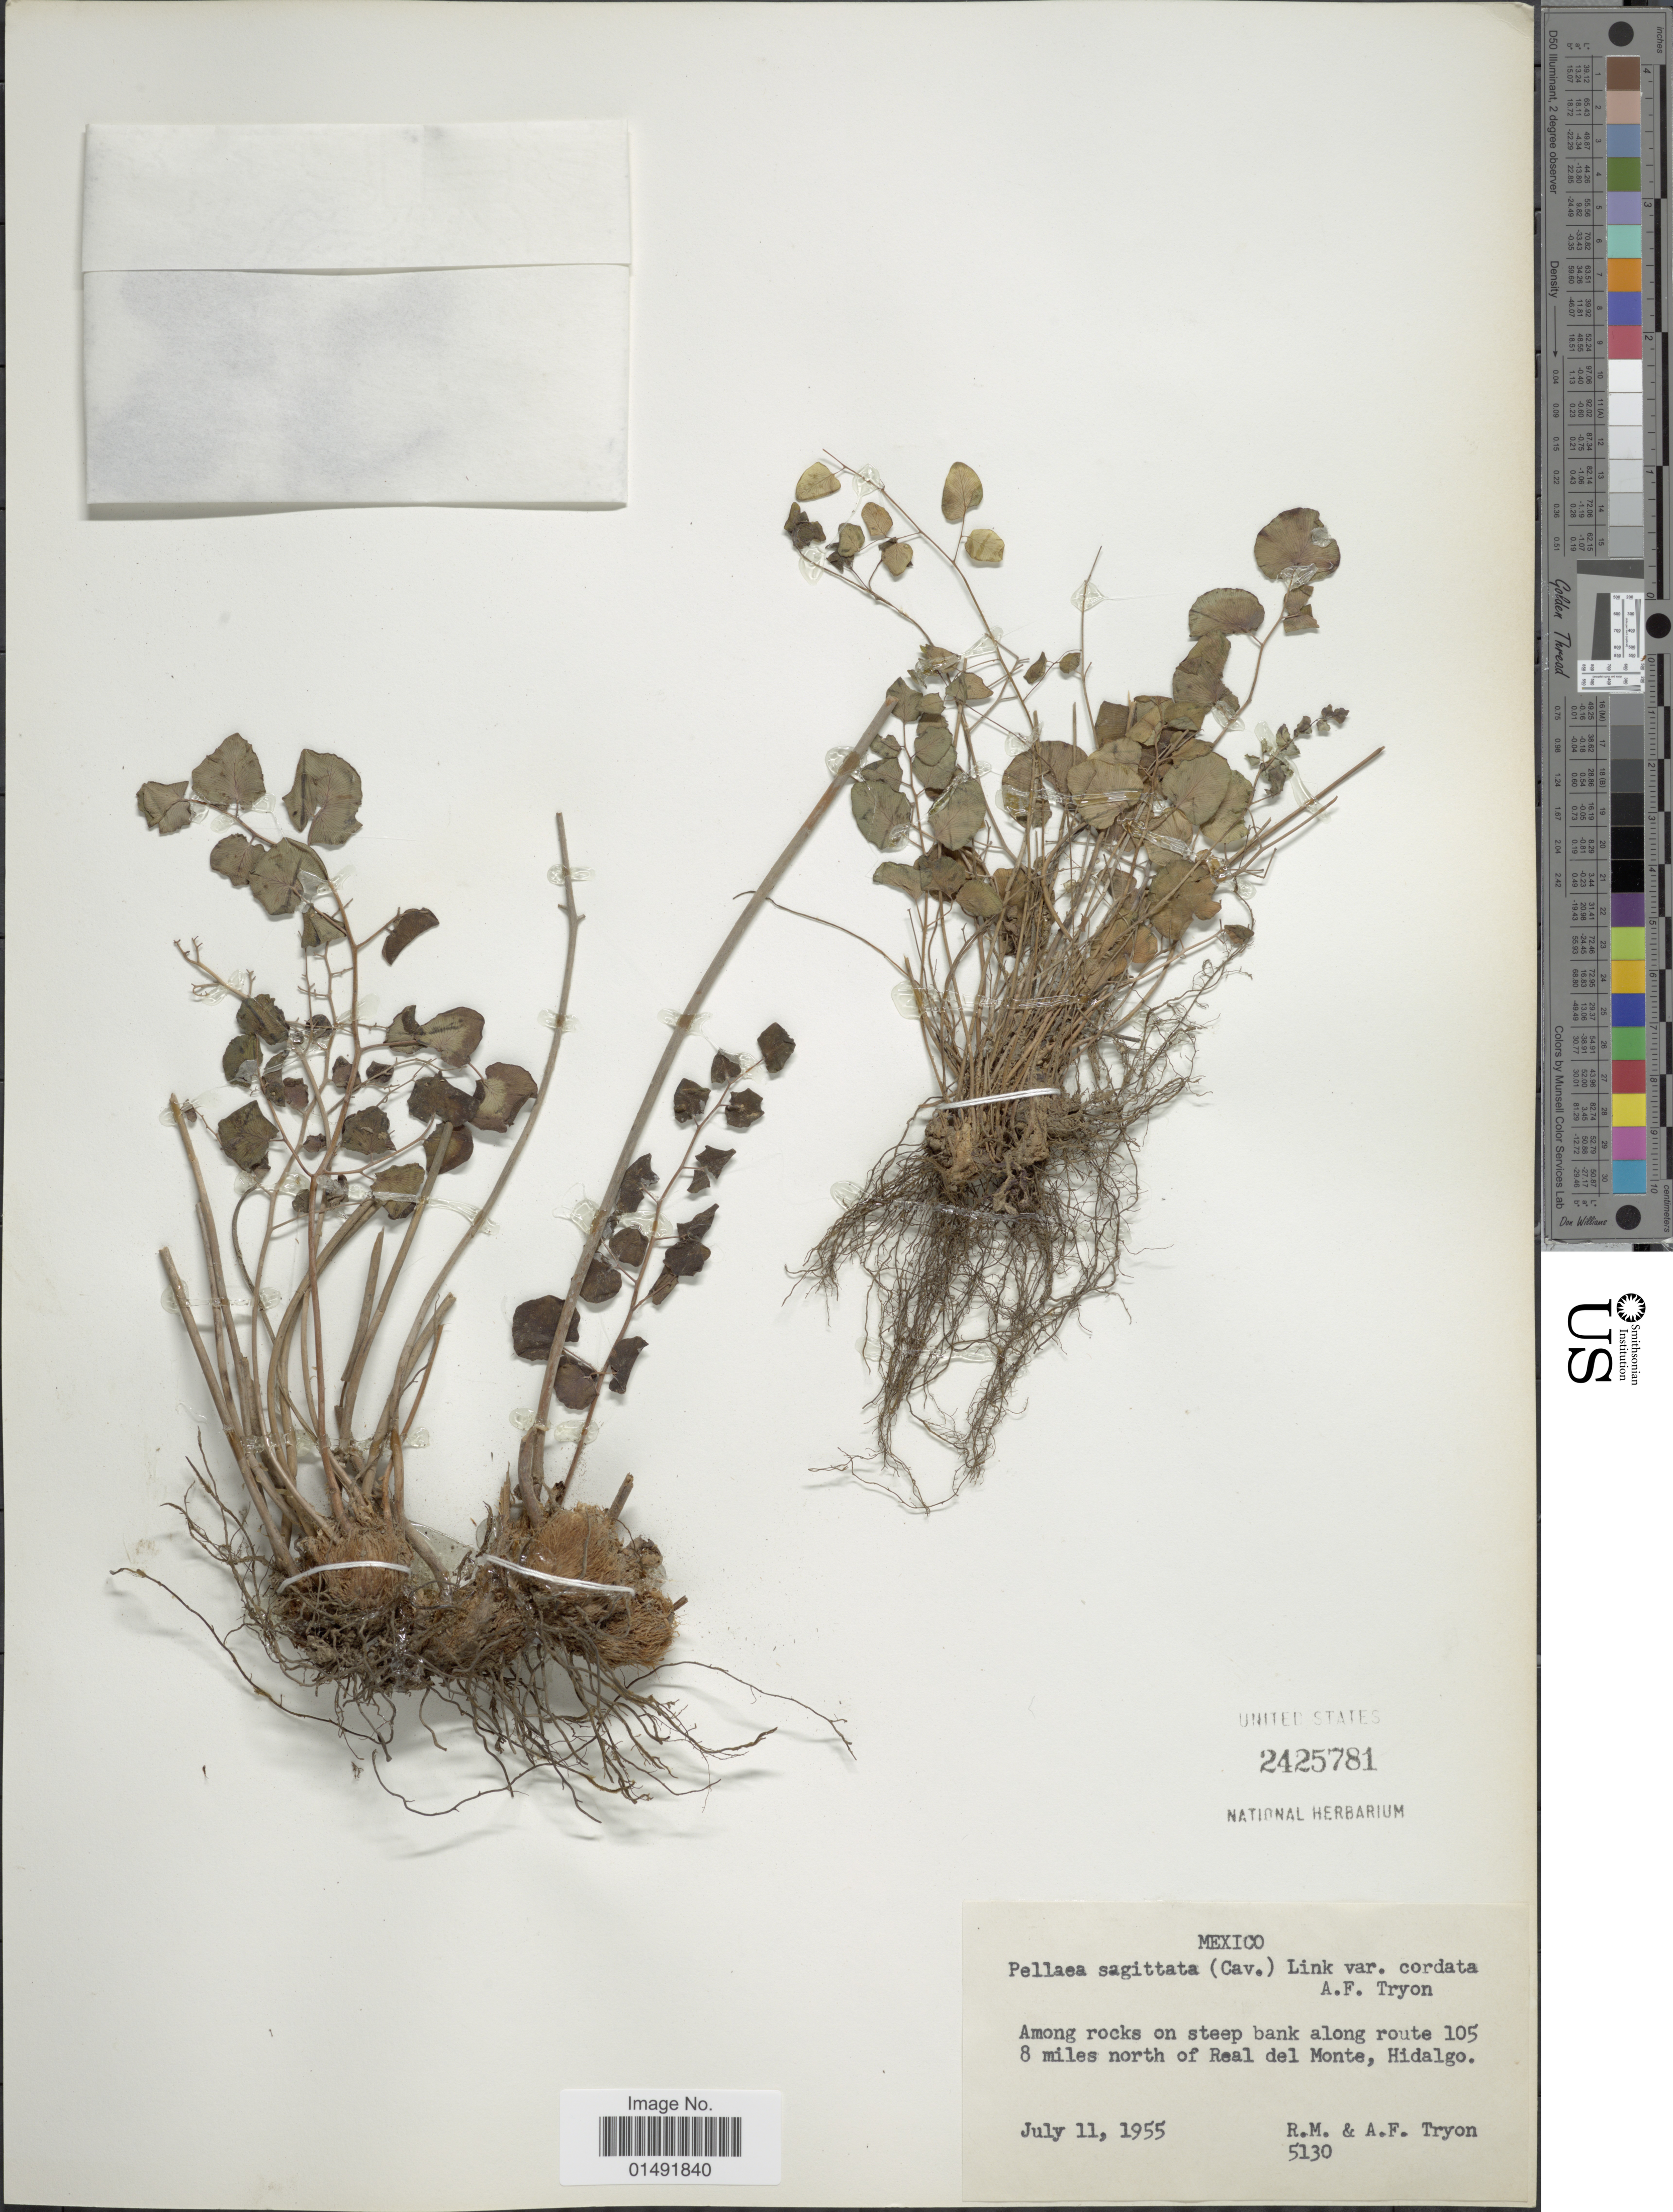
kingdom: Plantae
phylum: Tracheophyta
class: Polypodiopsida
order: Polypodiales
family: Pteridaceae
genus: Pellaea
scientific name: Pellaea cordifolia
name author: (Sessé) A.R. Sm.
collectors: R. M. Tryon & A. F. Tryon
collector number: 5130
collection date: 1955-07-11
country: Mexico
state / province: Hidalgo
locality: Among rocks on steep bank along route 105 8 miles north of Real del Monte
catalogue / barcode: US 2425781